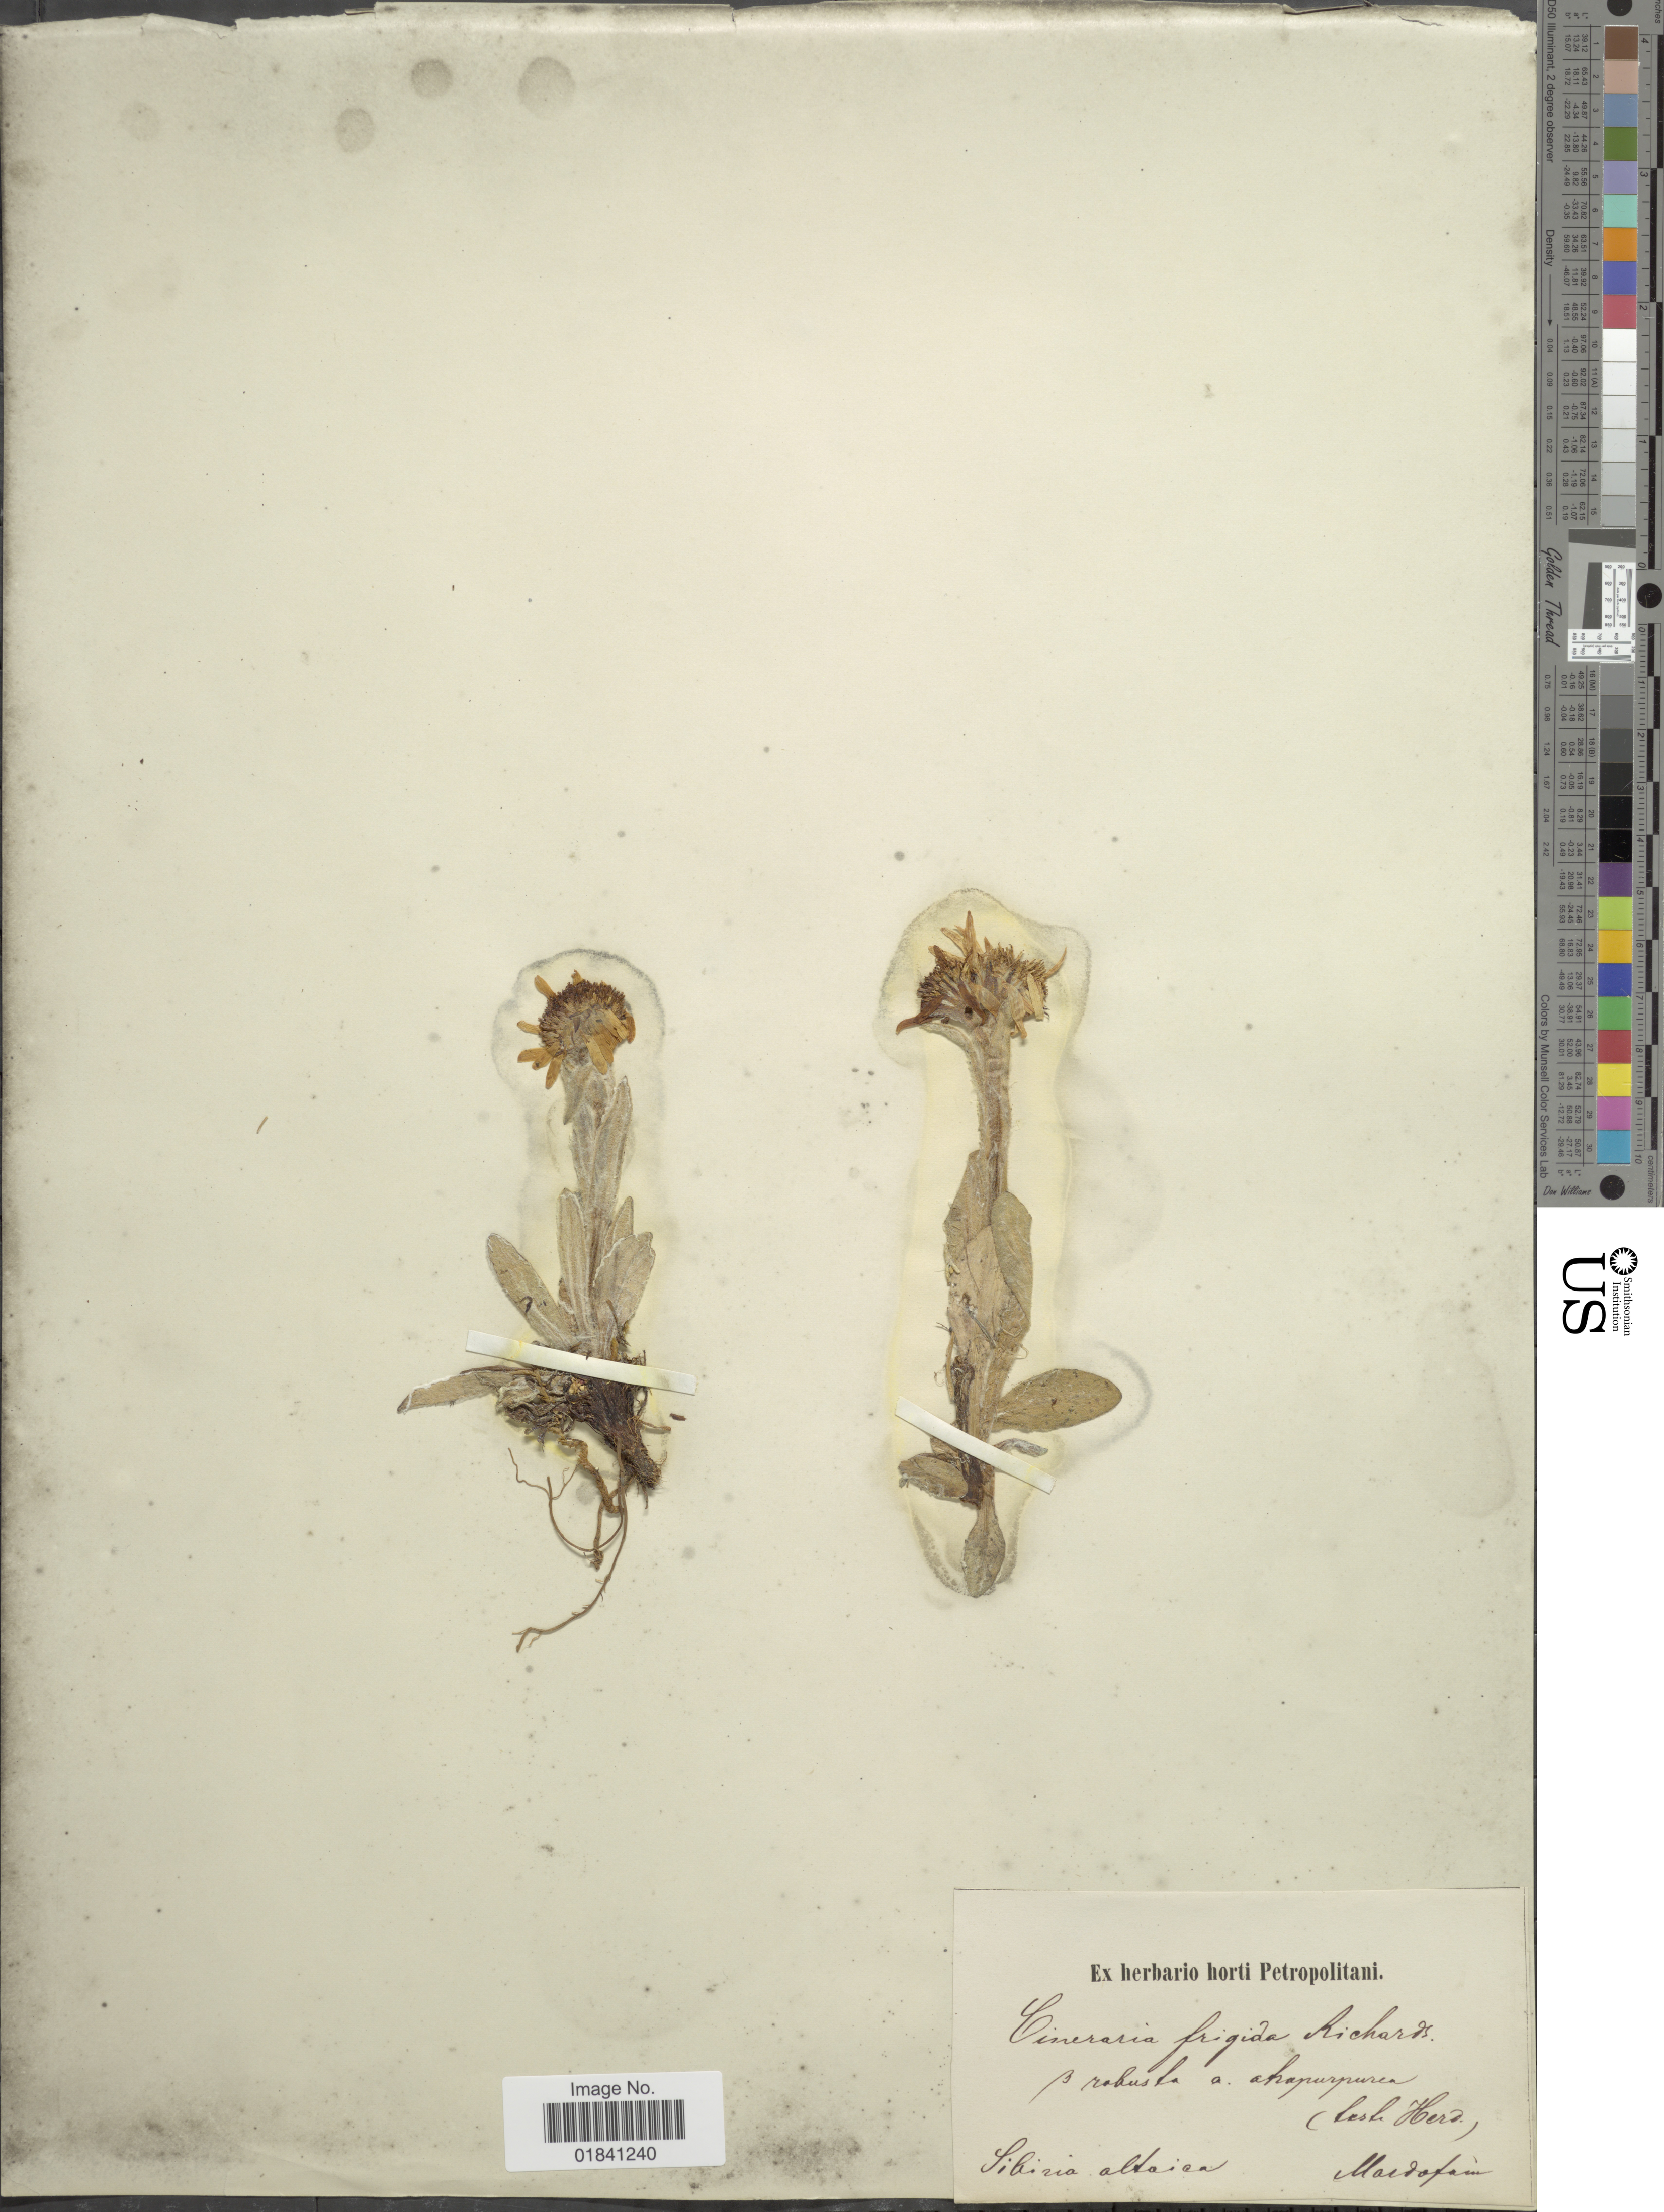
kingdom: Plantae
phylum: Tracheophyta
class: Magnoliopsida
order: Asterales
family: Asteraceae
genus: Senecio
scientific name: Senecio frigidus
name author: (Richardson) Less.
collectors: Mardofain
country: Russian Federation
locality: Siberia altaica